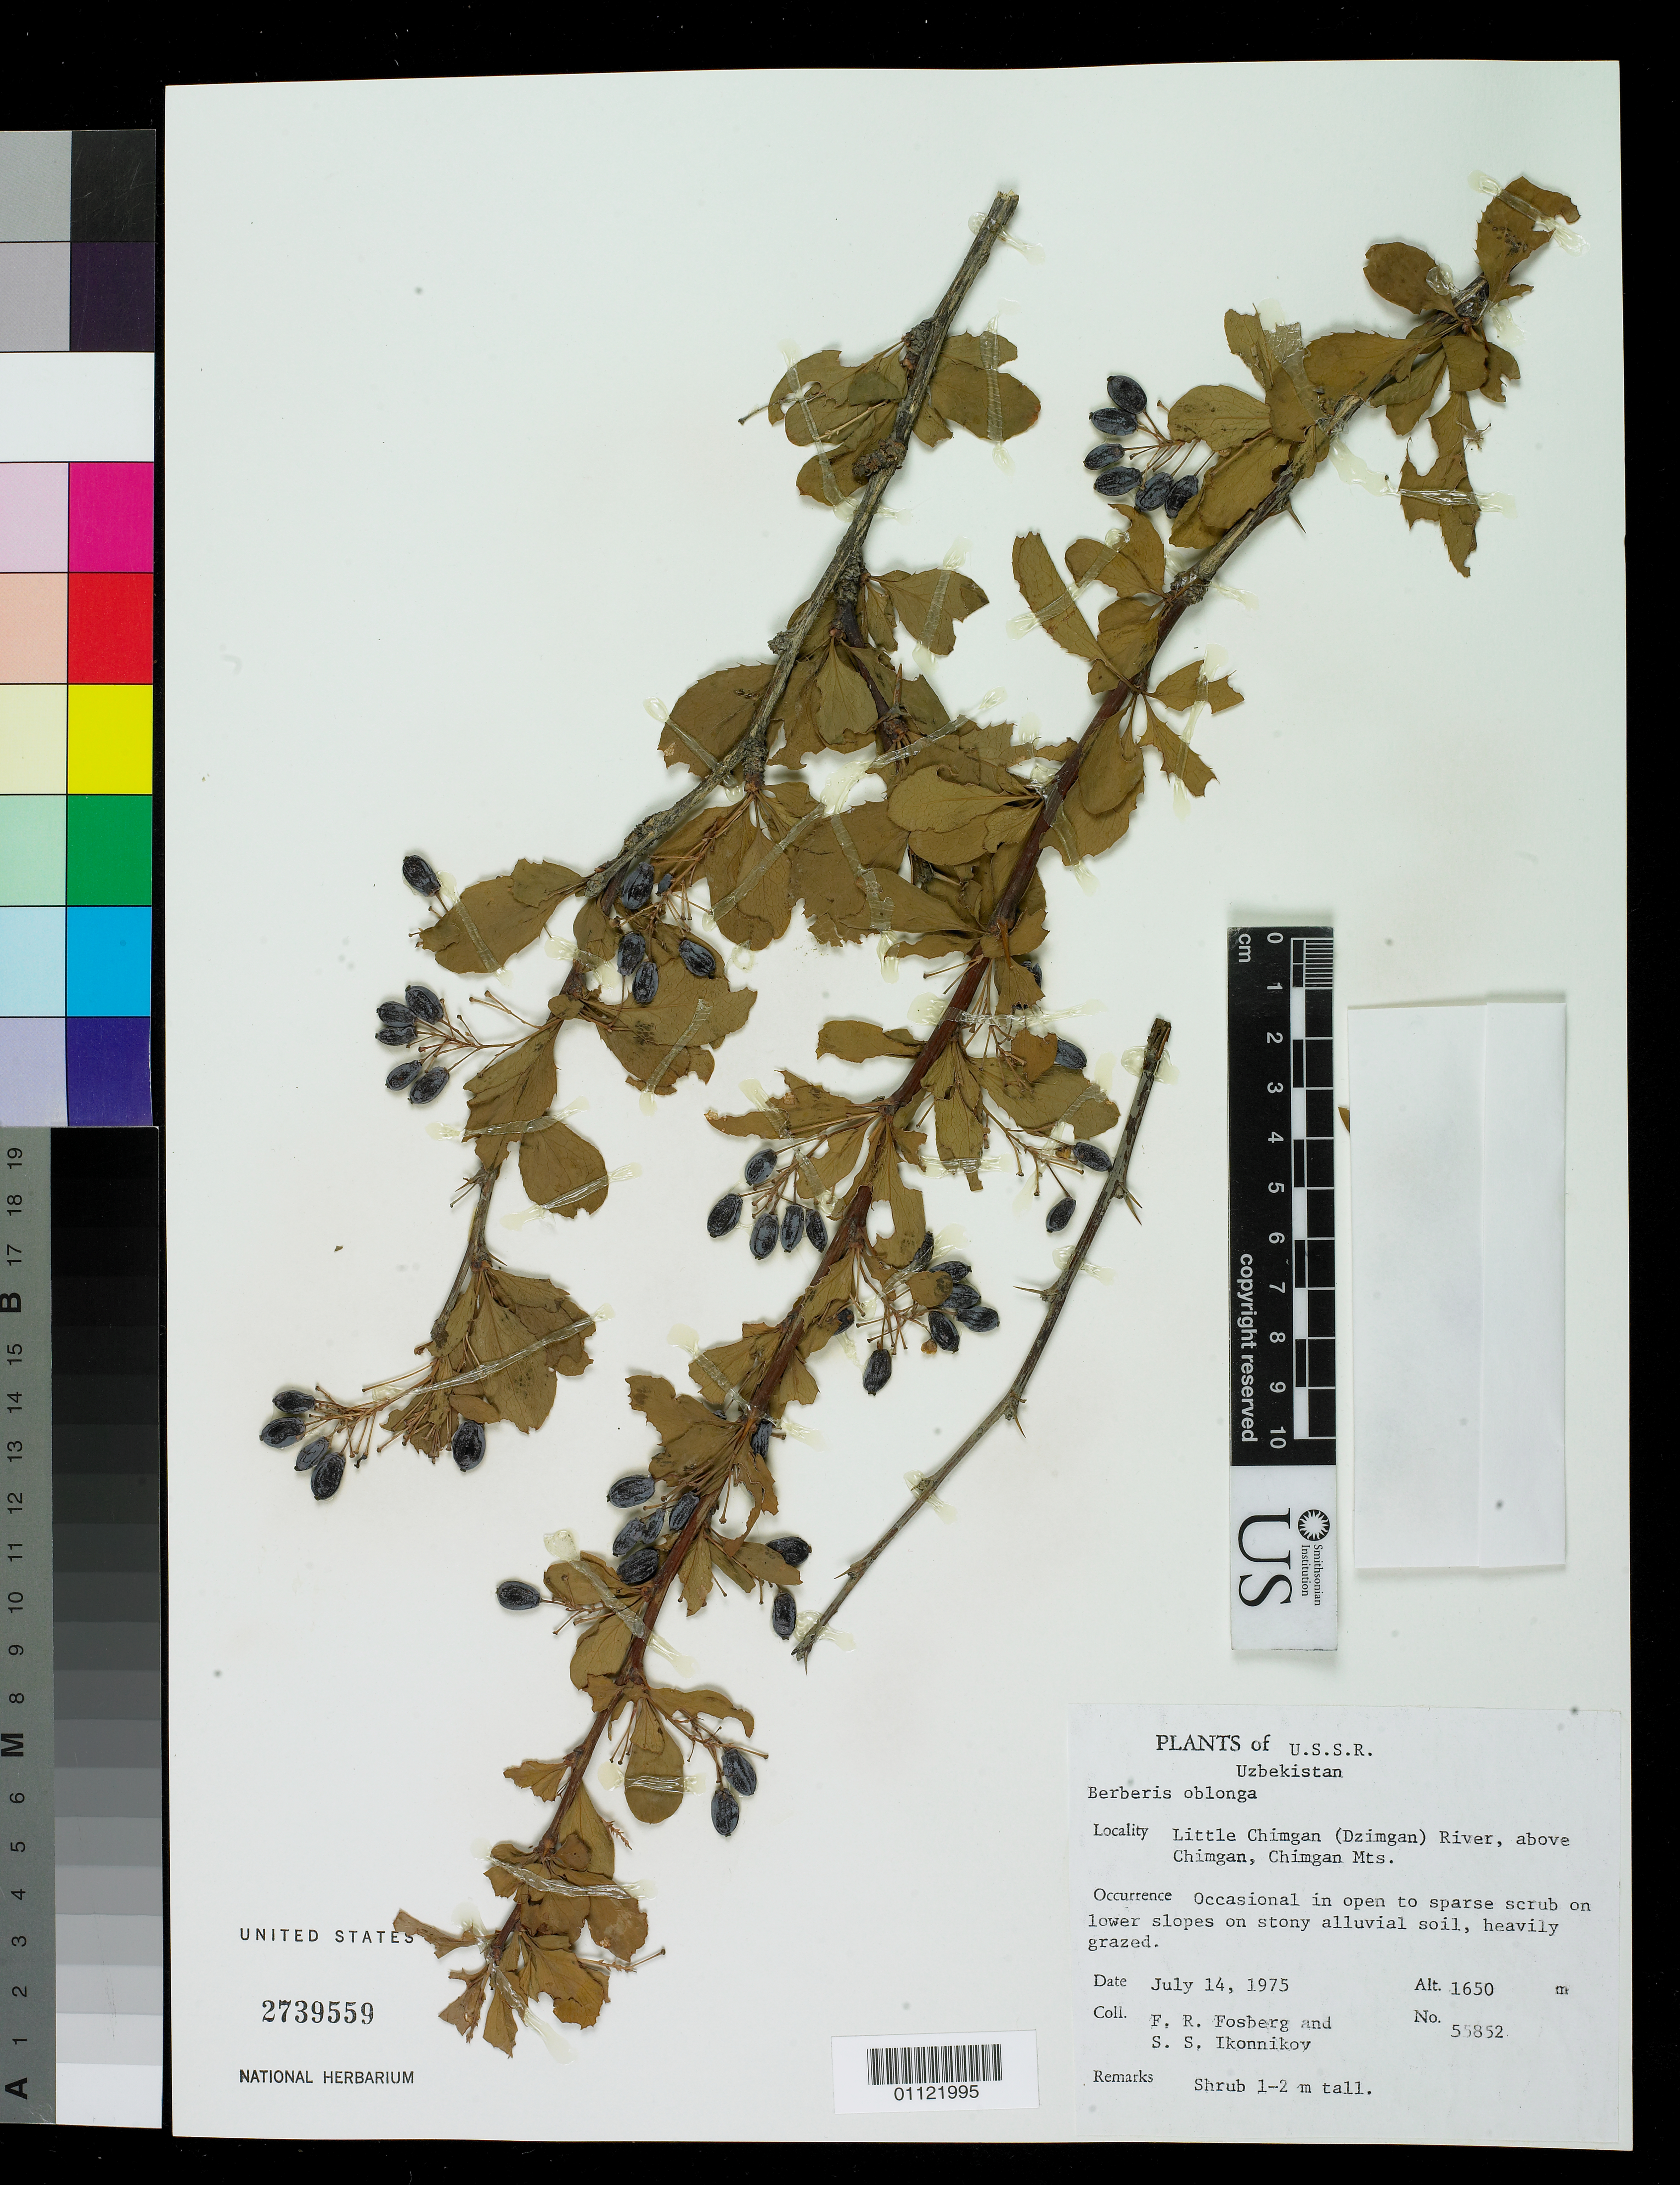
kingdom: Plantae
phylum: Tracheophyta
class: Magnoliopsida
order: Ranunculales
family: Berberidaceae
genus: Berberis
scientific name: Berberis oblonga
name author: (Regel) C.K. Schneid.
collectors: F. R. Fosberg & S. S. Ikonnikov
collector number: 55852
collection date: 1975-07-14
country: Uzbekistan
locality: Little Chimgan (Dzimgan) River, above Chimgan, Chimgan Mts.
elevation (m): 1650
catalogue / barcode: US 2739559